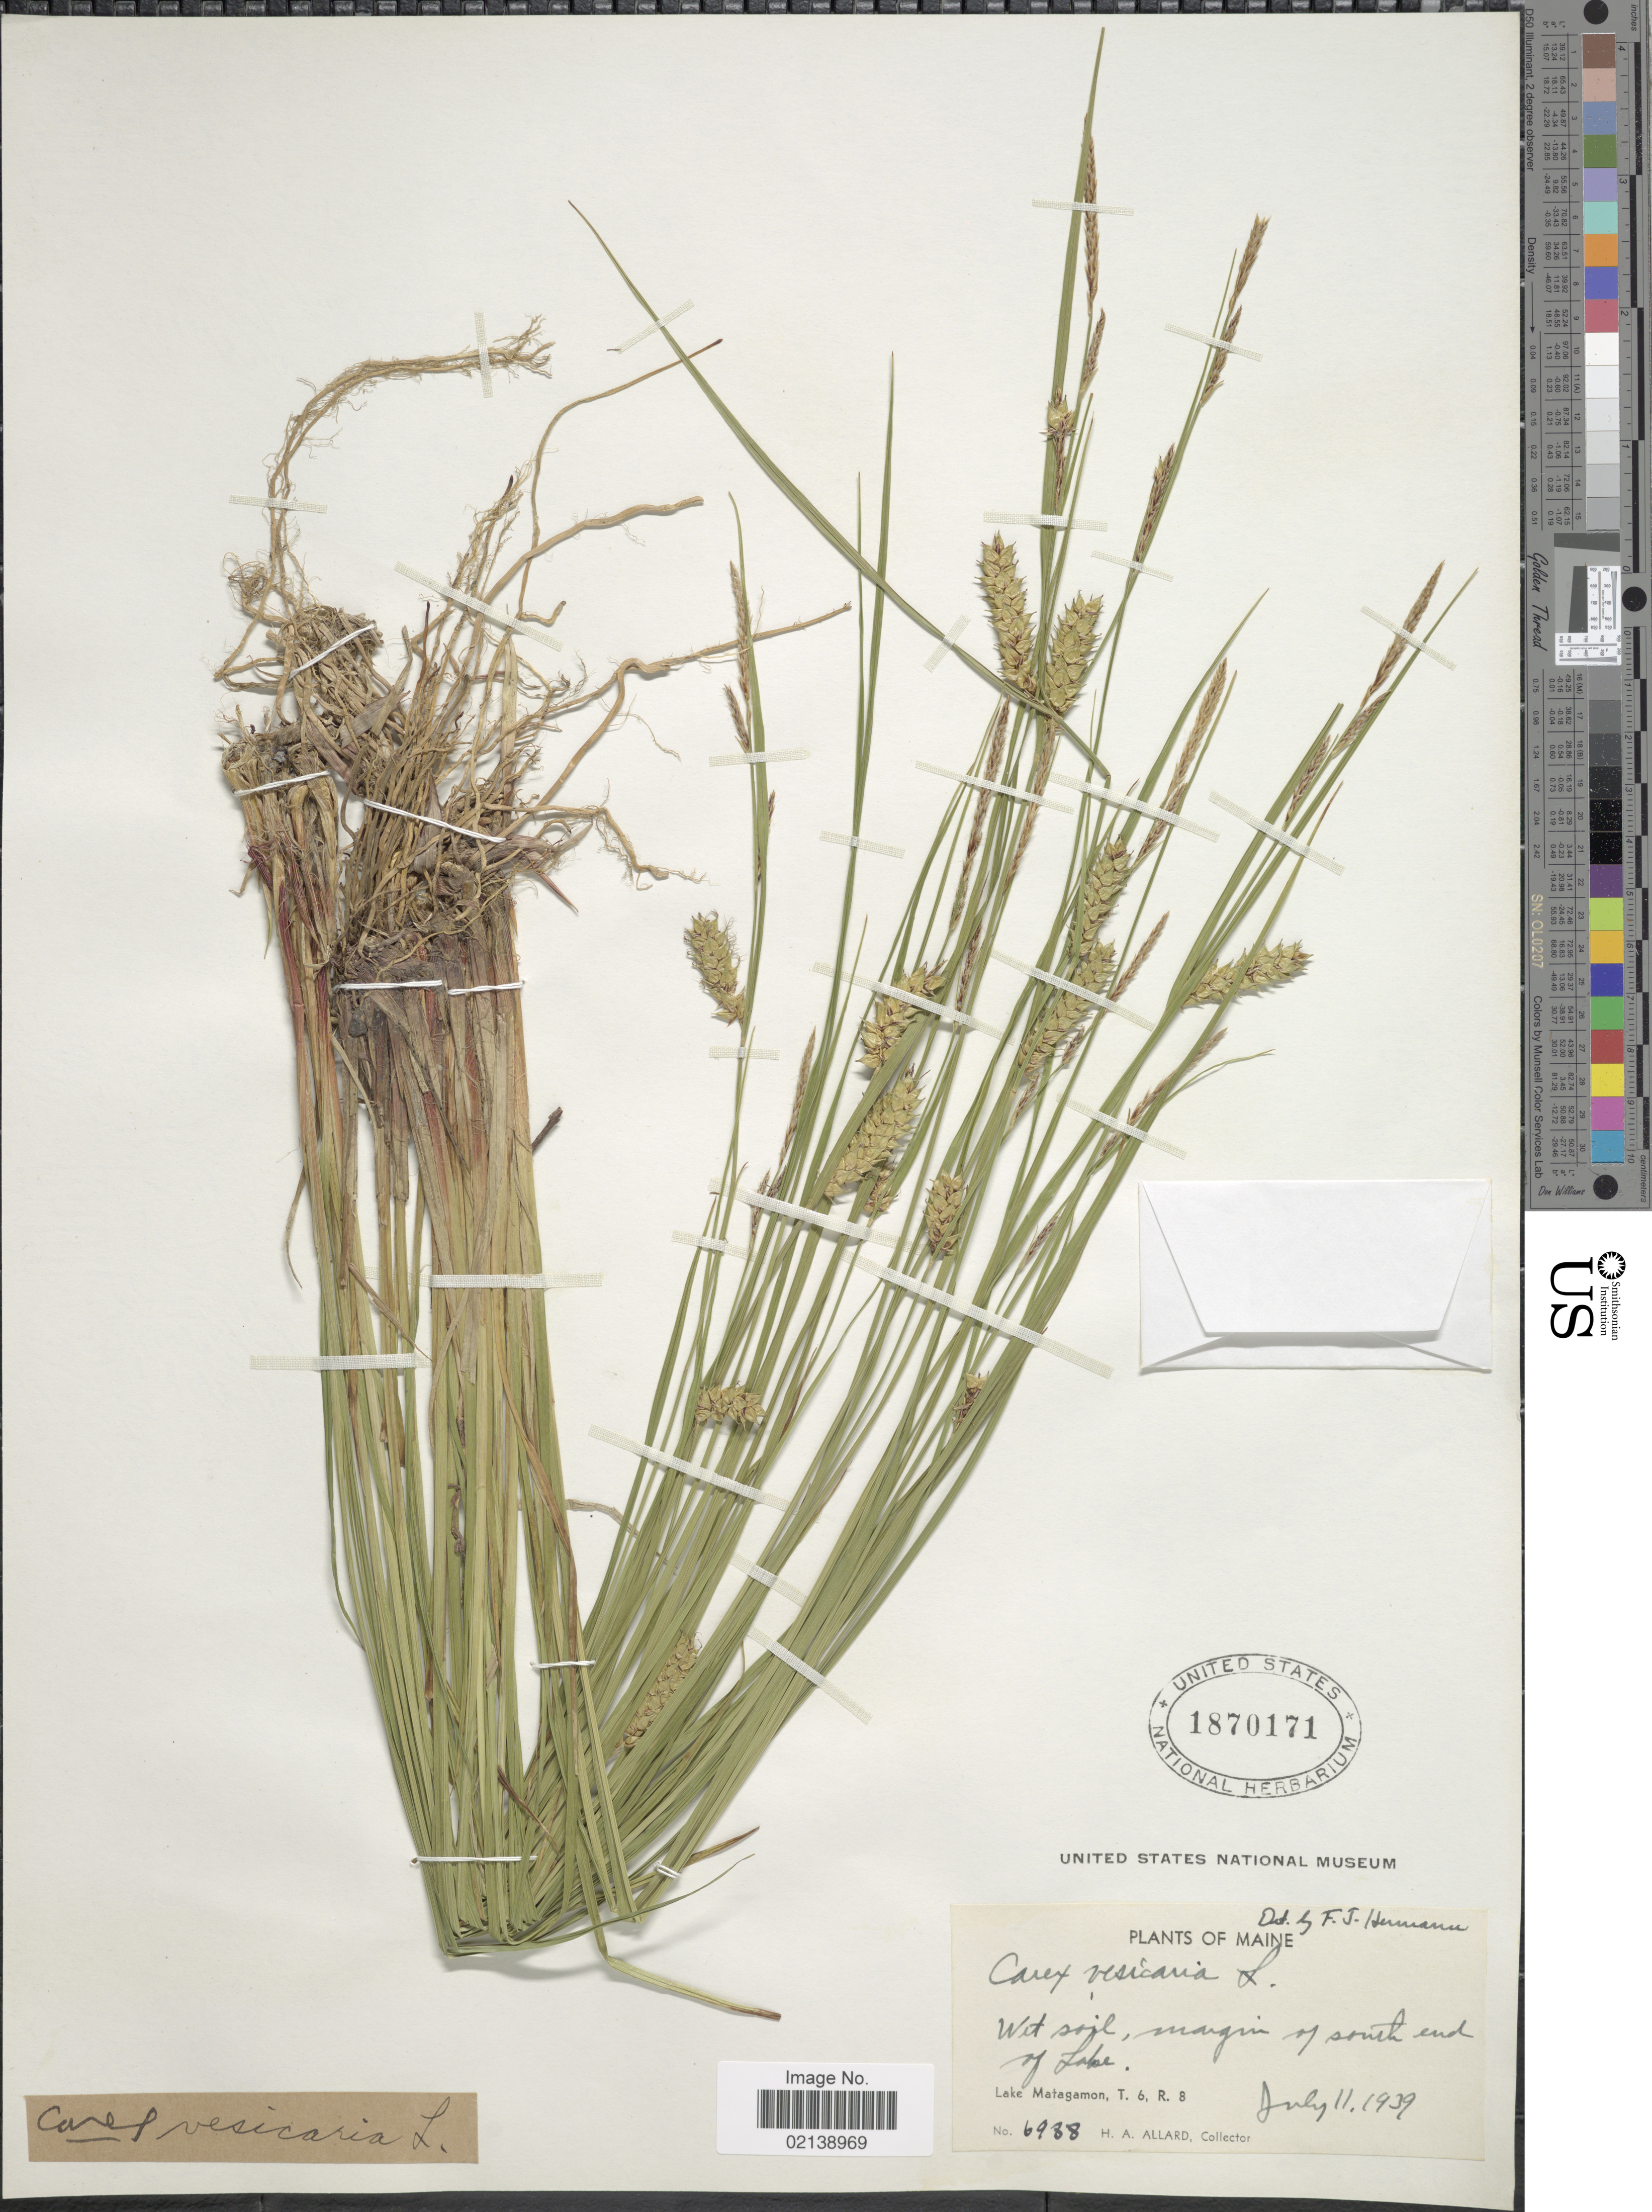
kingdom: Plantae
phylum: Tracheophyta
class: Liliopsida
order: Poales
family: Cyperaceae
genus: Carex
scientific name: Carex vesicaria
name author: L.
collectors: H. A. Allard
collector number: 6938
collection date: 1939-07-11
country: United States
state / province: Maine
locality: Wet soil, margin of south end of Lake, Lake Matagamon, T. 6, R. 8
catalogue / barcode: US 1870171